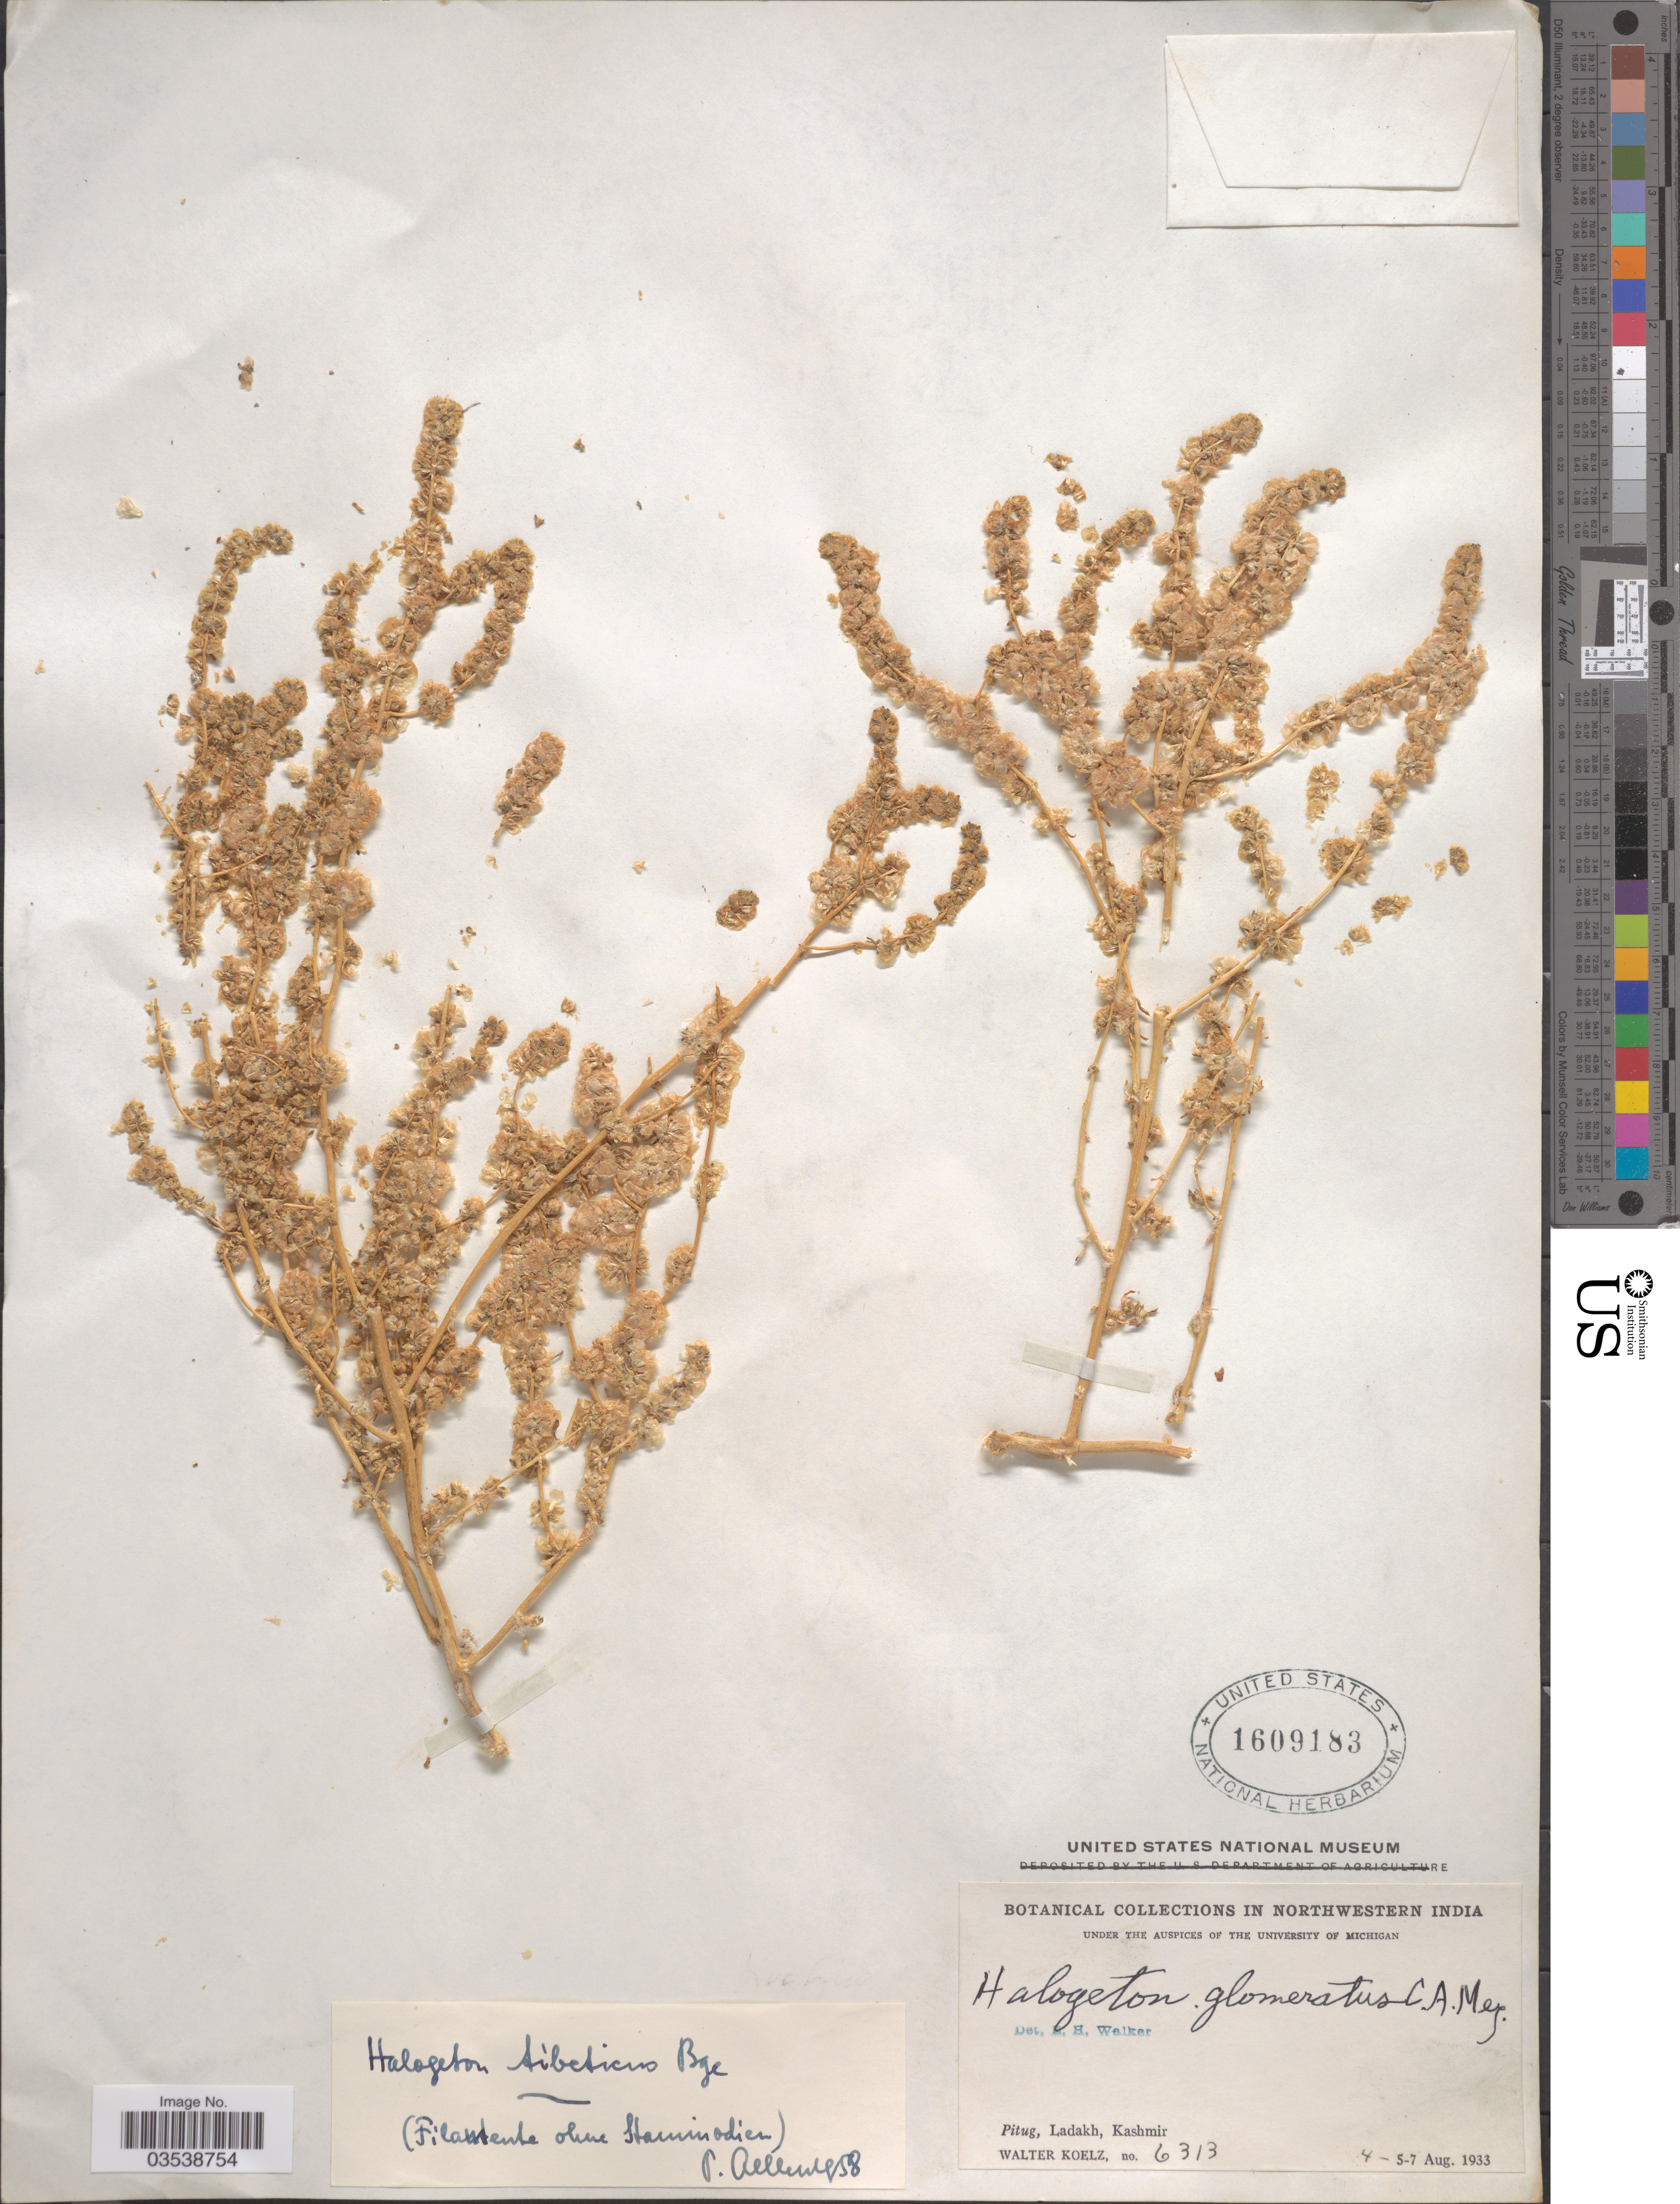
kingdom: Plantae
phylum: Tracheophyta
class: Magnoliopsida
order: Caryophyllales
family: Amaranthaceae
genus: Halogeton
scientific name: Halogeton tibeticus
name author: Bunge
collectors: W. N. Koelz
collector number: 6313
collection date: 1933-08-04/1933-08-07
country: India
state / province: Jammu and Kashmir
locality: Northwestern India. Pitug, Ladakh, Kashmir.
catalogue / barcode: US 1609183